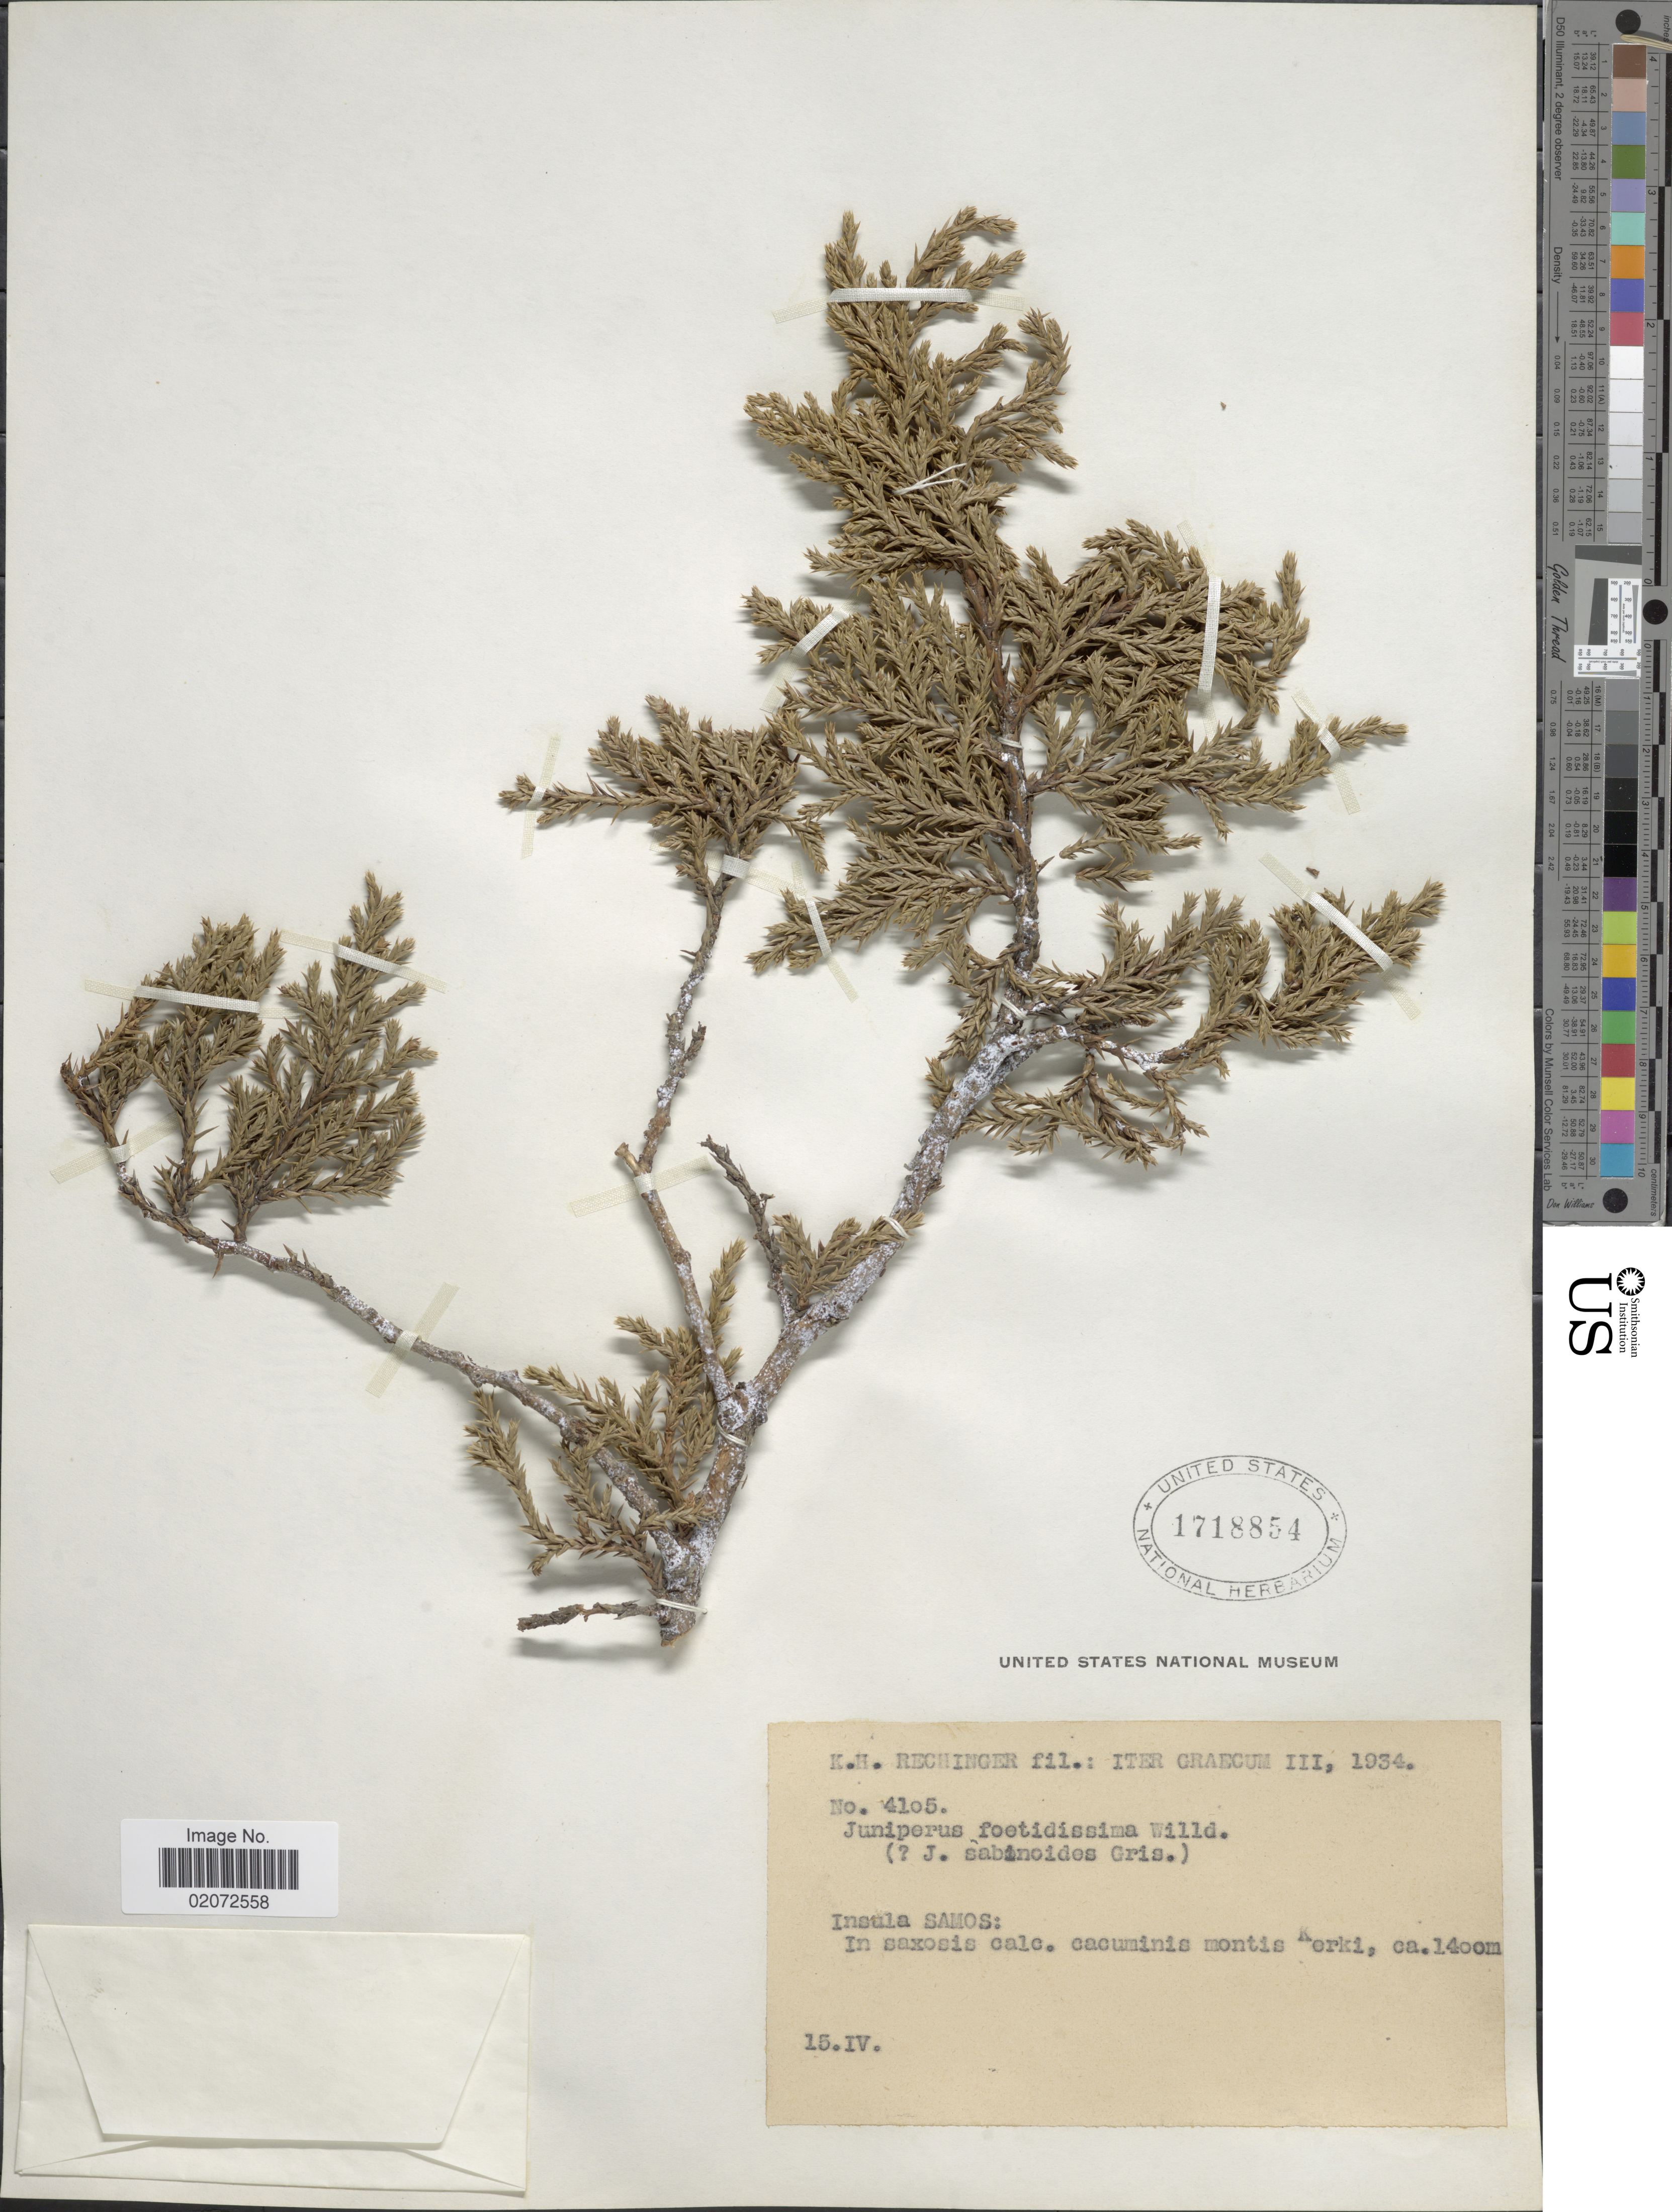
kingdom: Plantae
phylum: Tracheophyta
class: Pinopsida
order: Pinales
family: Cupressaceae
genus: Juniperus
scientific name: Juniperus foetidissima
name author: Willd.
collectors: K. H. Rechinger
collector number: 4105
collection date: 1934-04-15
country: Greece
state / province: North Aegean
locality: Graecum. Insula Samos: In saxonsis calc. cacuminis montis Kerki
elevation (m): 1400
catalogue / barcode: US 1718854